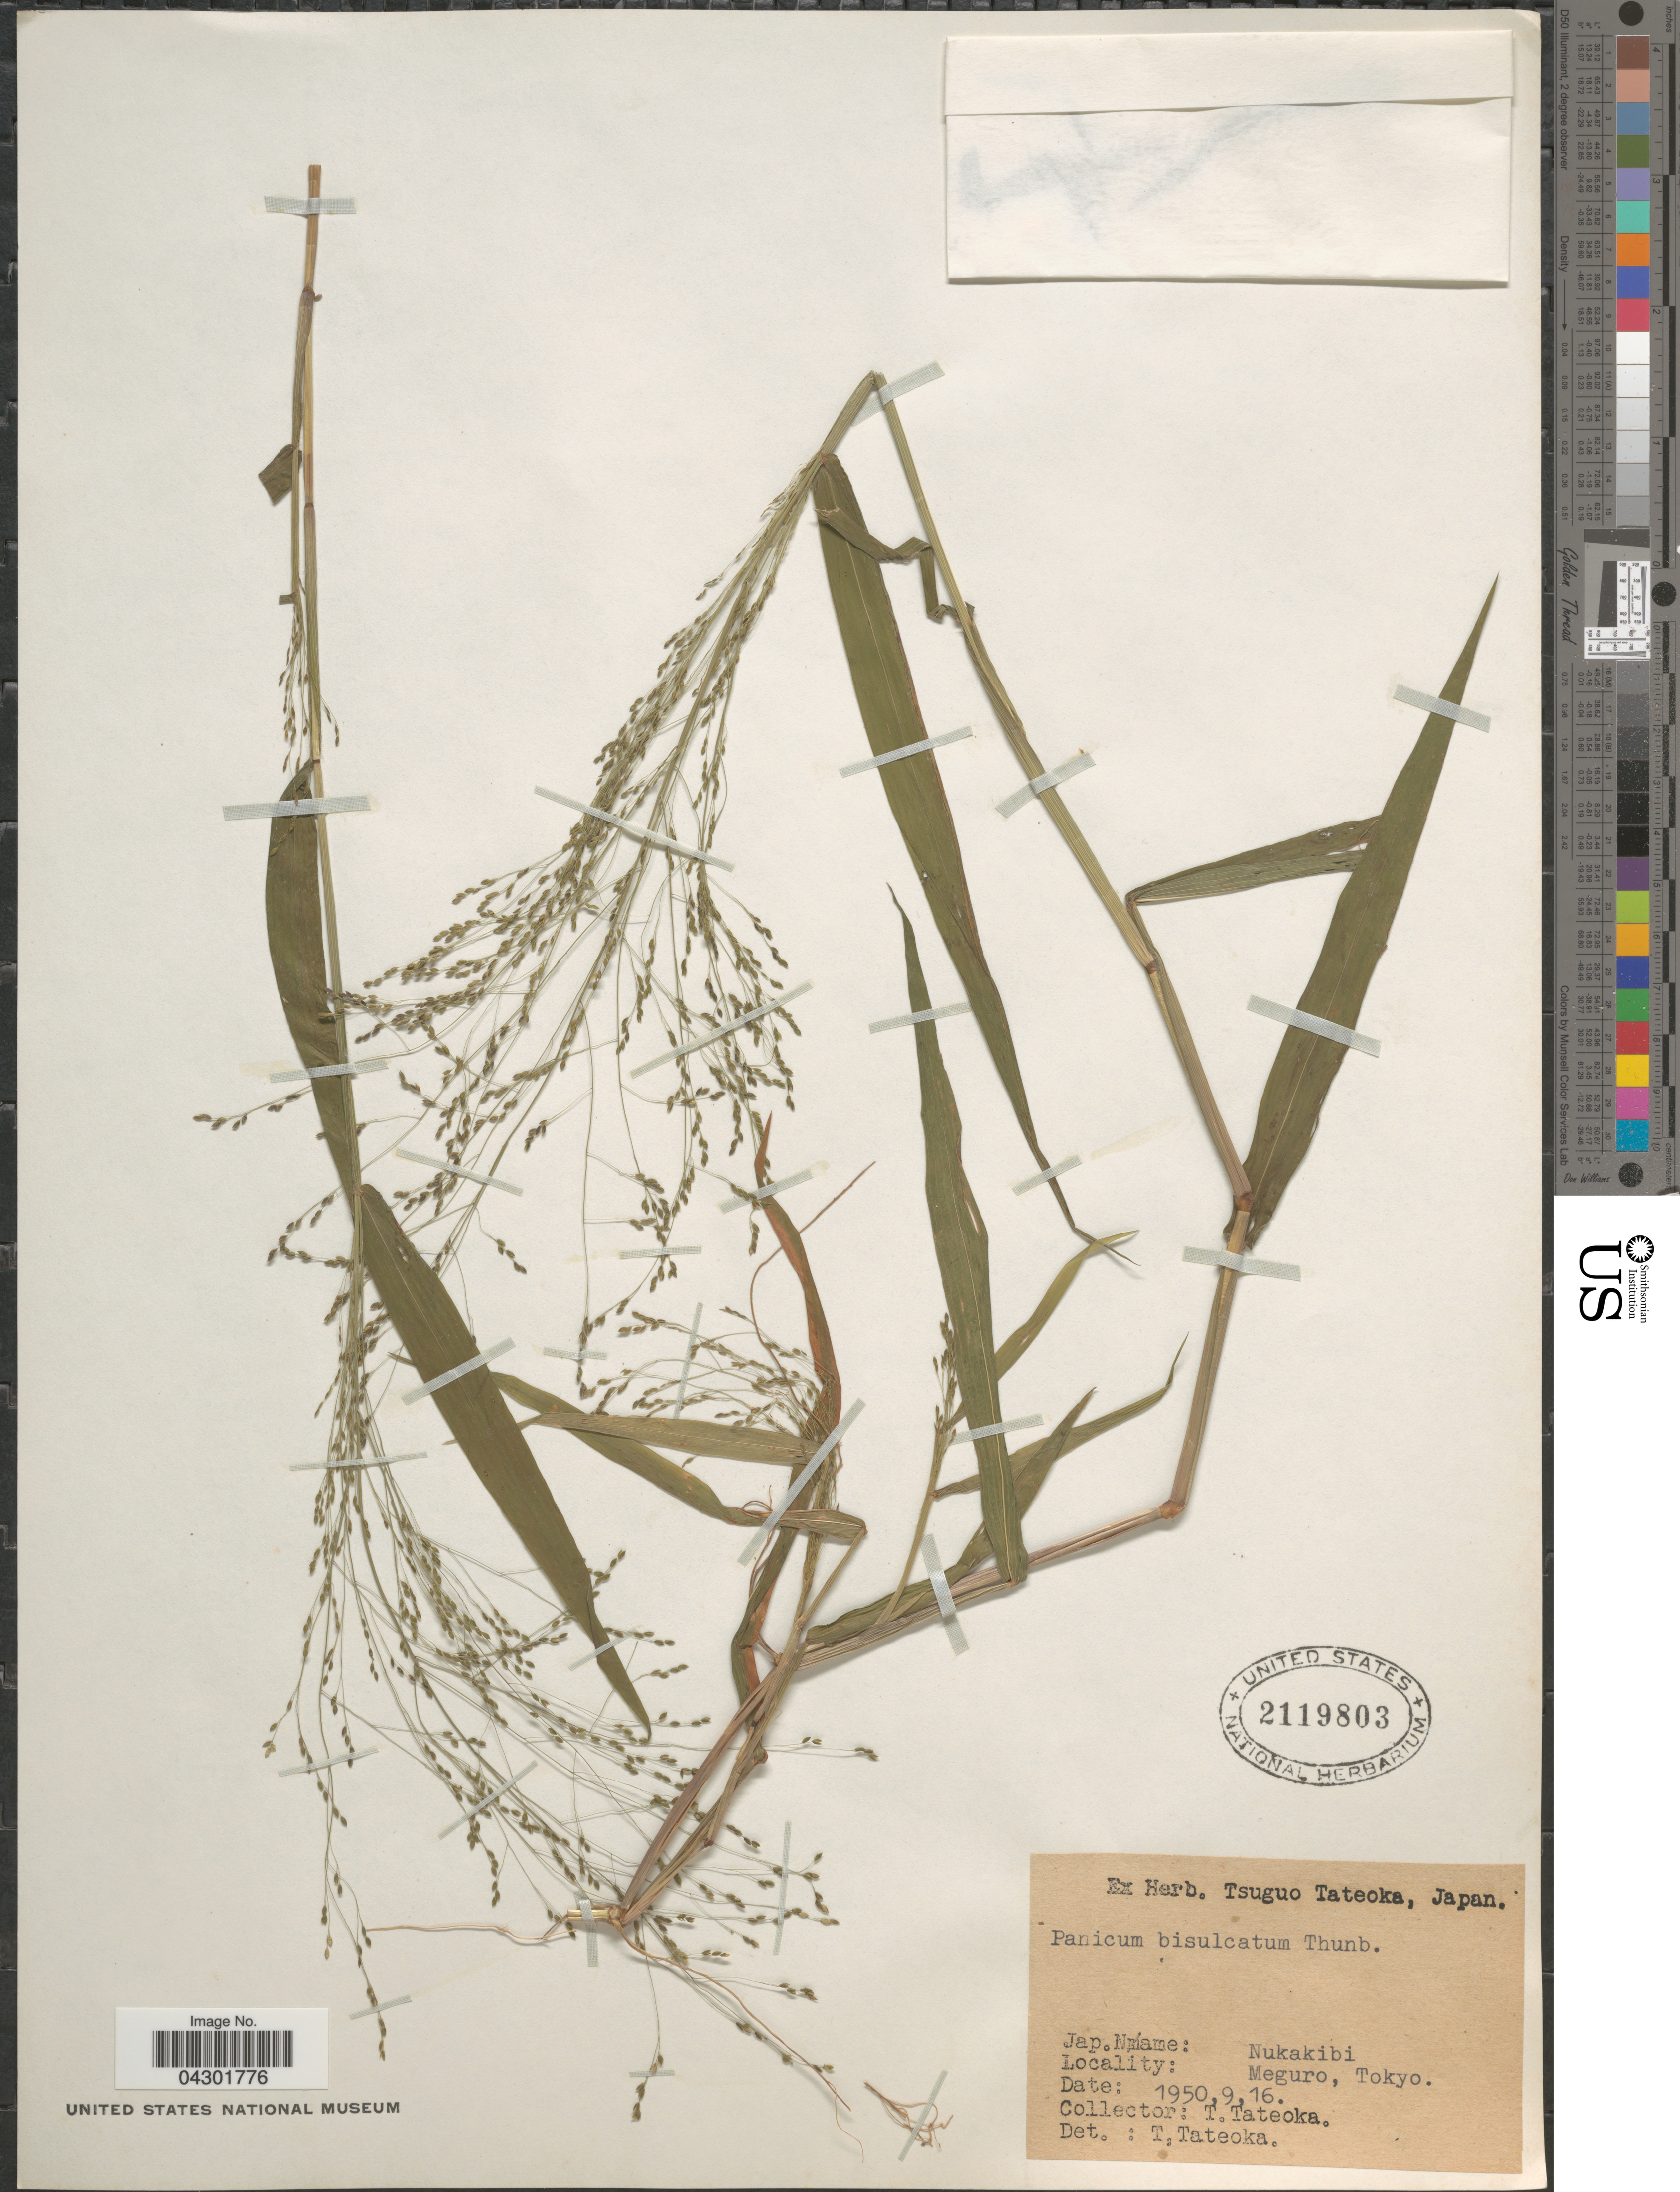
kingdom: Plantae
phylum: Tracheophyta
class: Liliopsida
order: Poales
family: Poaceae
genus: Panicum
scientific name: Panicum bisulcatum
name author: Thunb.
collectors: T. Tateoka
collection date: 1950-09-16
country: Japan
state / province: Tokyo, Federal City of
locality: Meguro, Tokyo.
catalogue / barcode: US 2119803